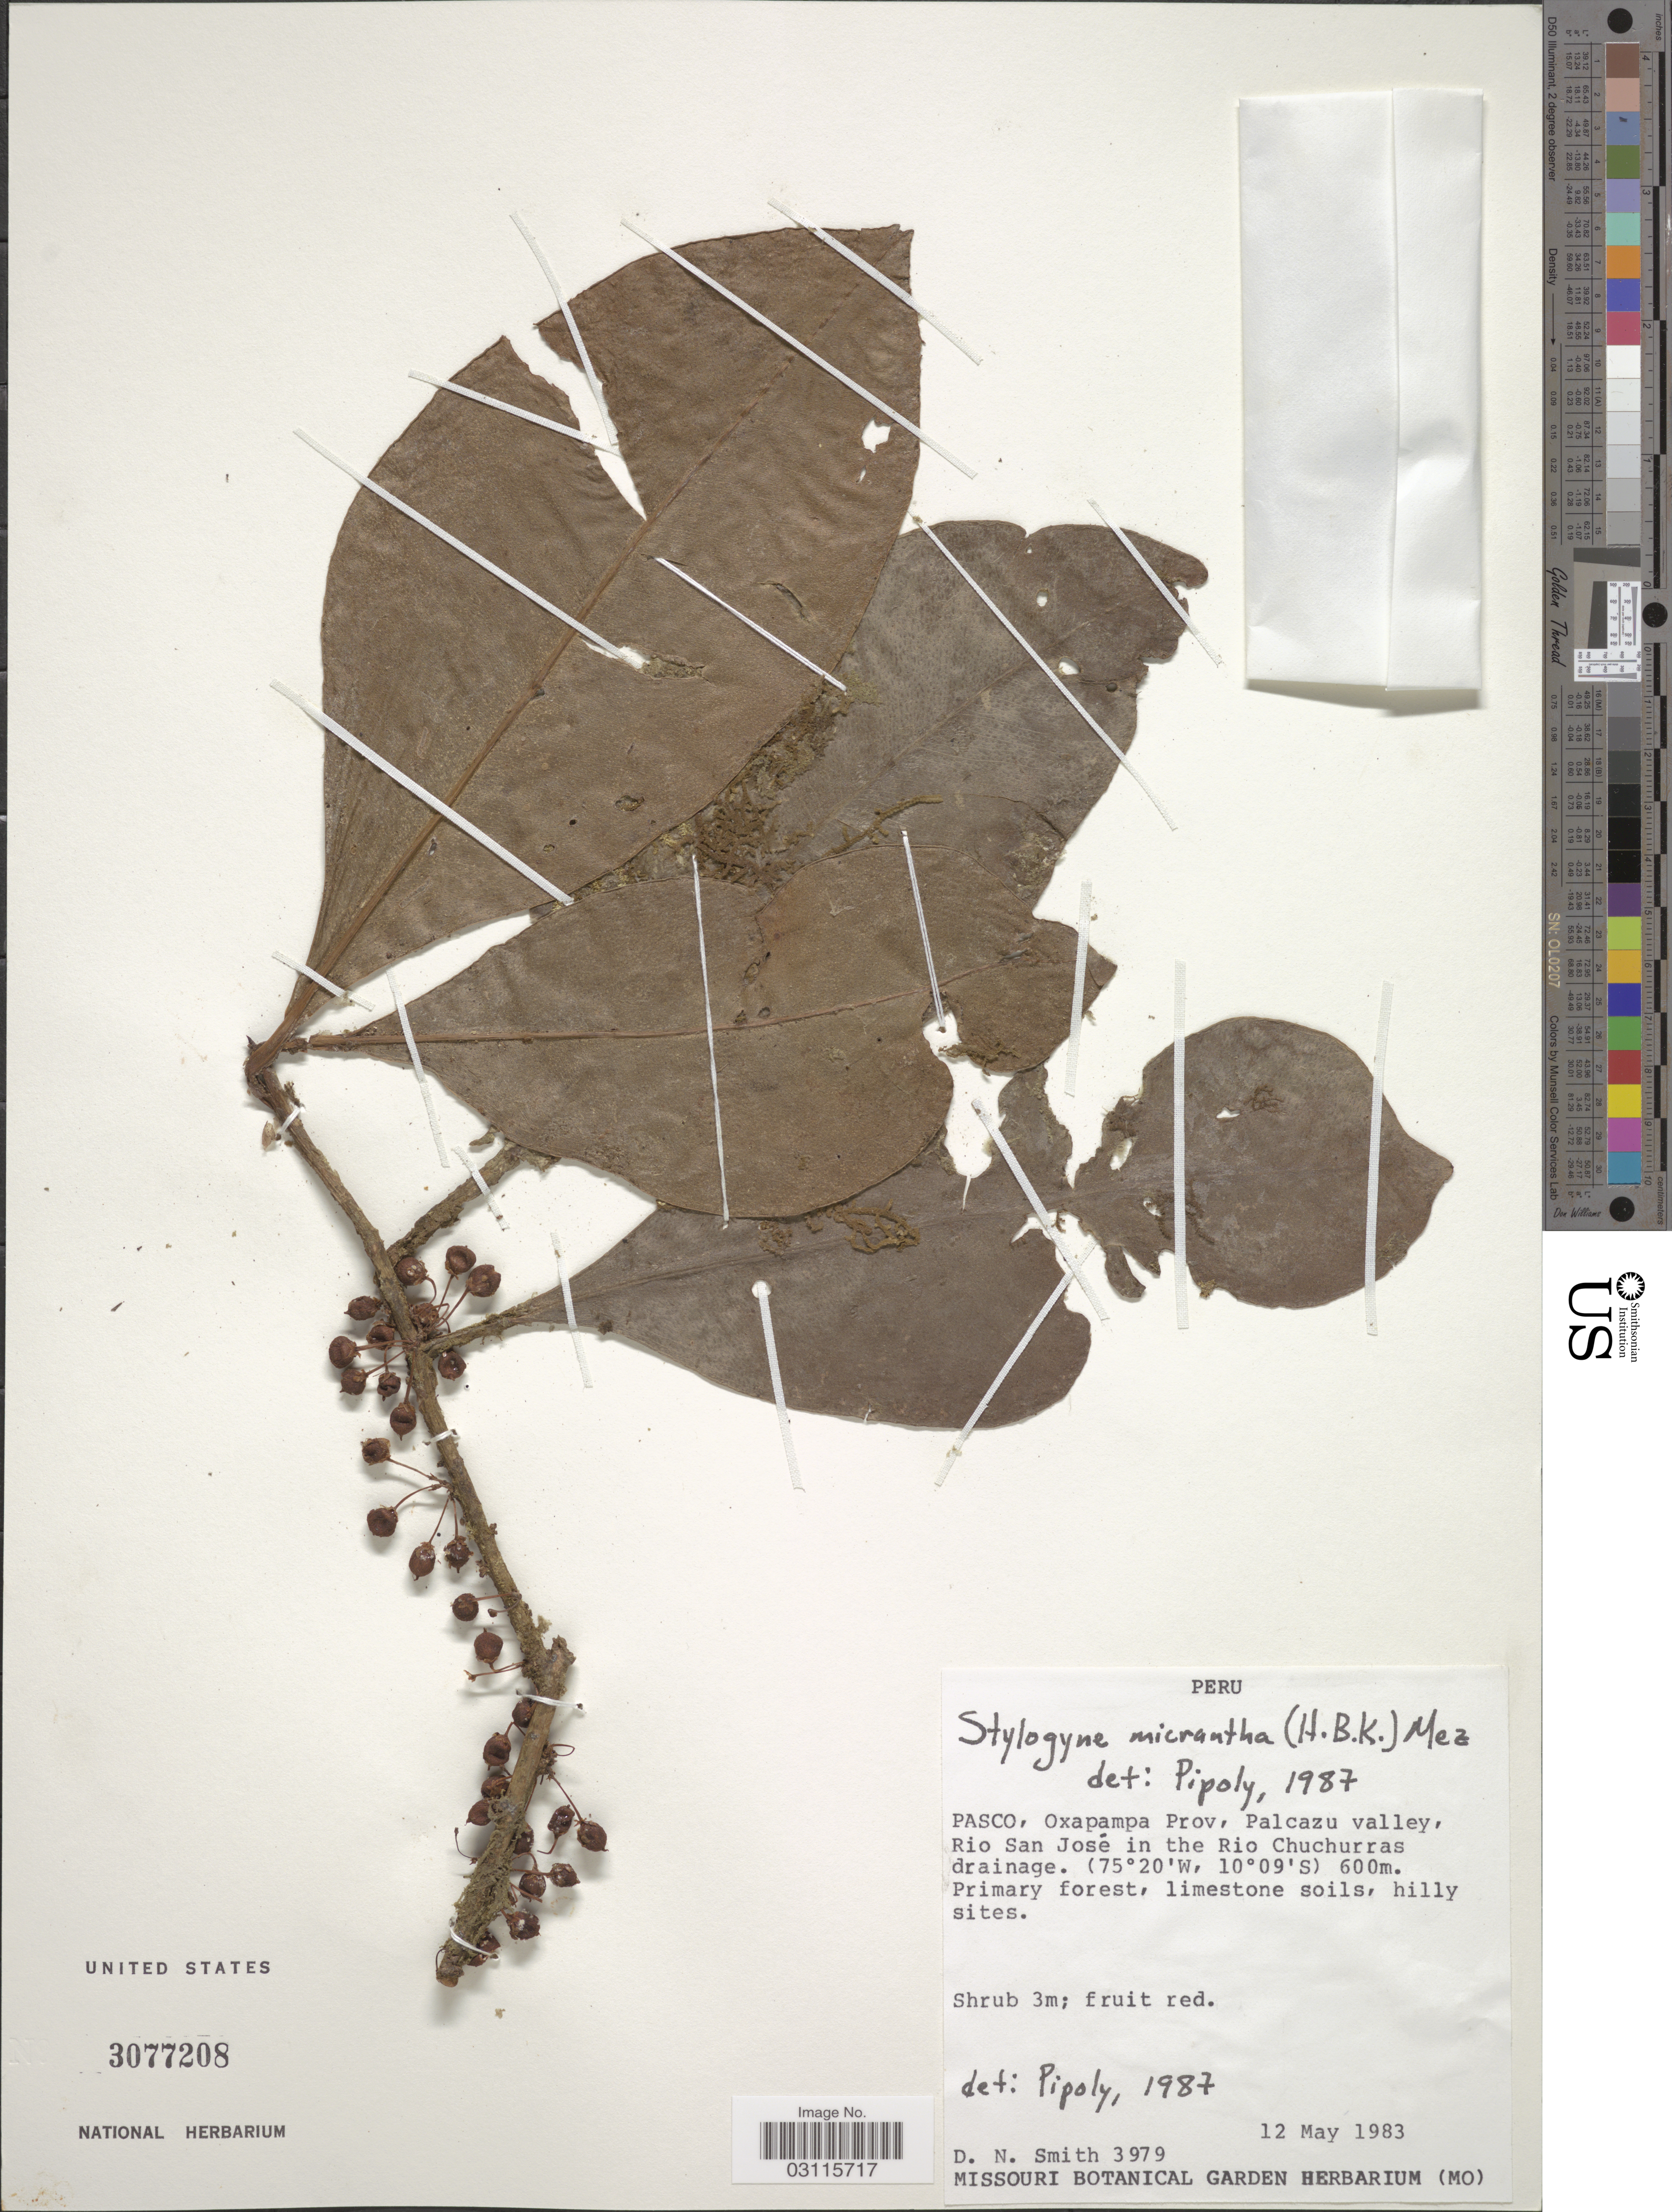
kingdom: Plantae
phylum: Tracheophyta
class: Magnoliopsida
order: Ericales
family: Primulaceae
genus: Stylogyne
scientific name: Stylogyne micrantha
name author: (Kunth) Mez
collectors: D. Smith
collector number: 3979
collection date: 1983-05-12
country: Peru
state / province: Pasco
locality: Oxapampa Prov, Palcazu valley, Rio San José in the Rio Chuchurras drainage.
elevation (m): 600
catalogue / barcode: US 3077208